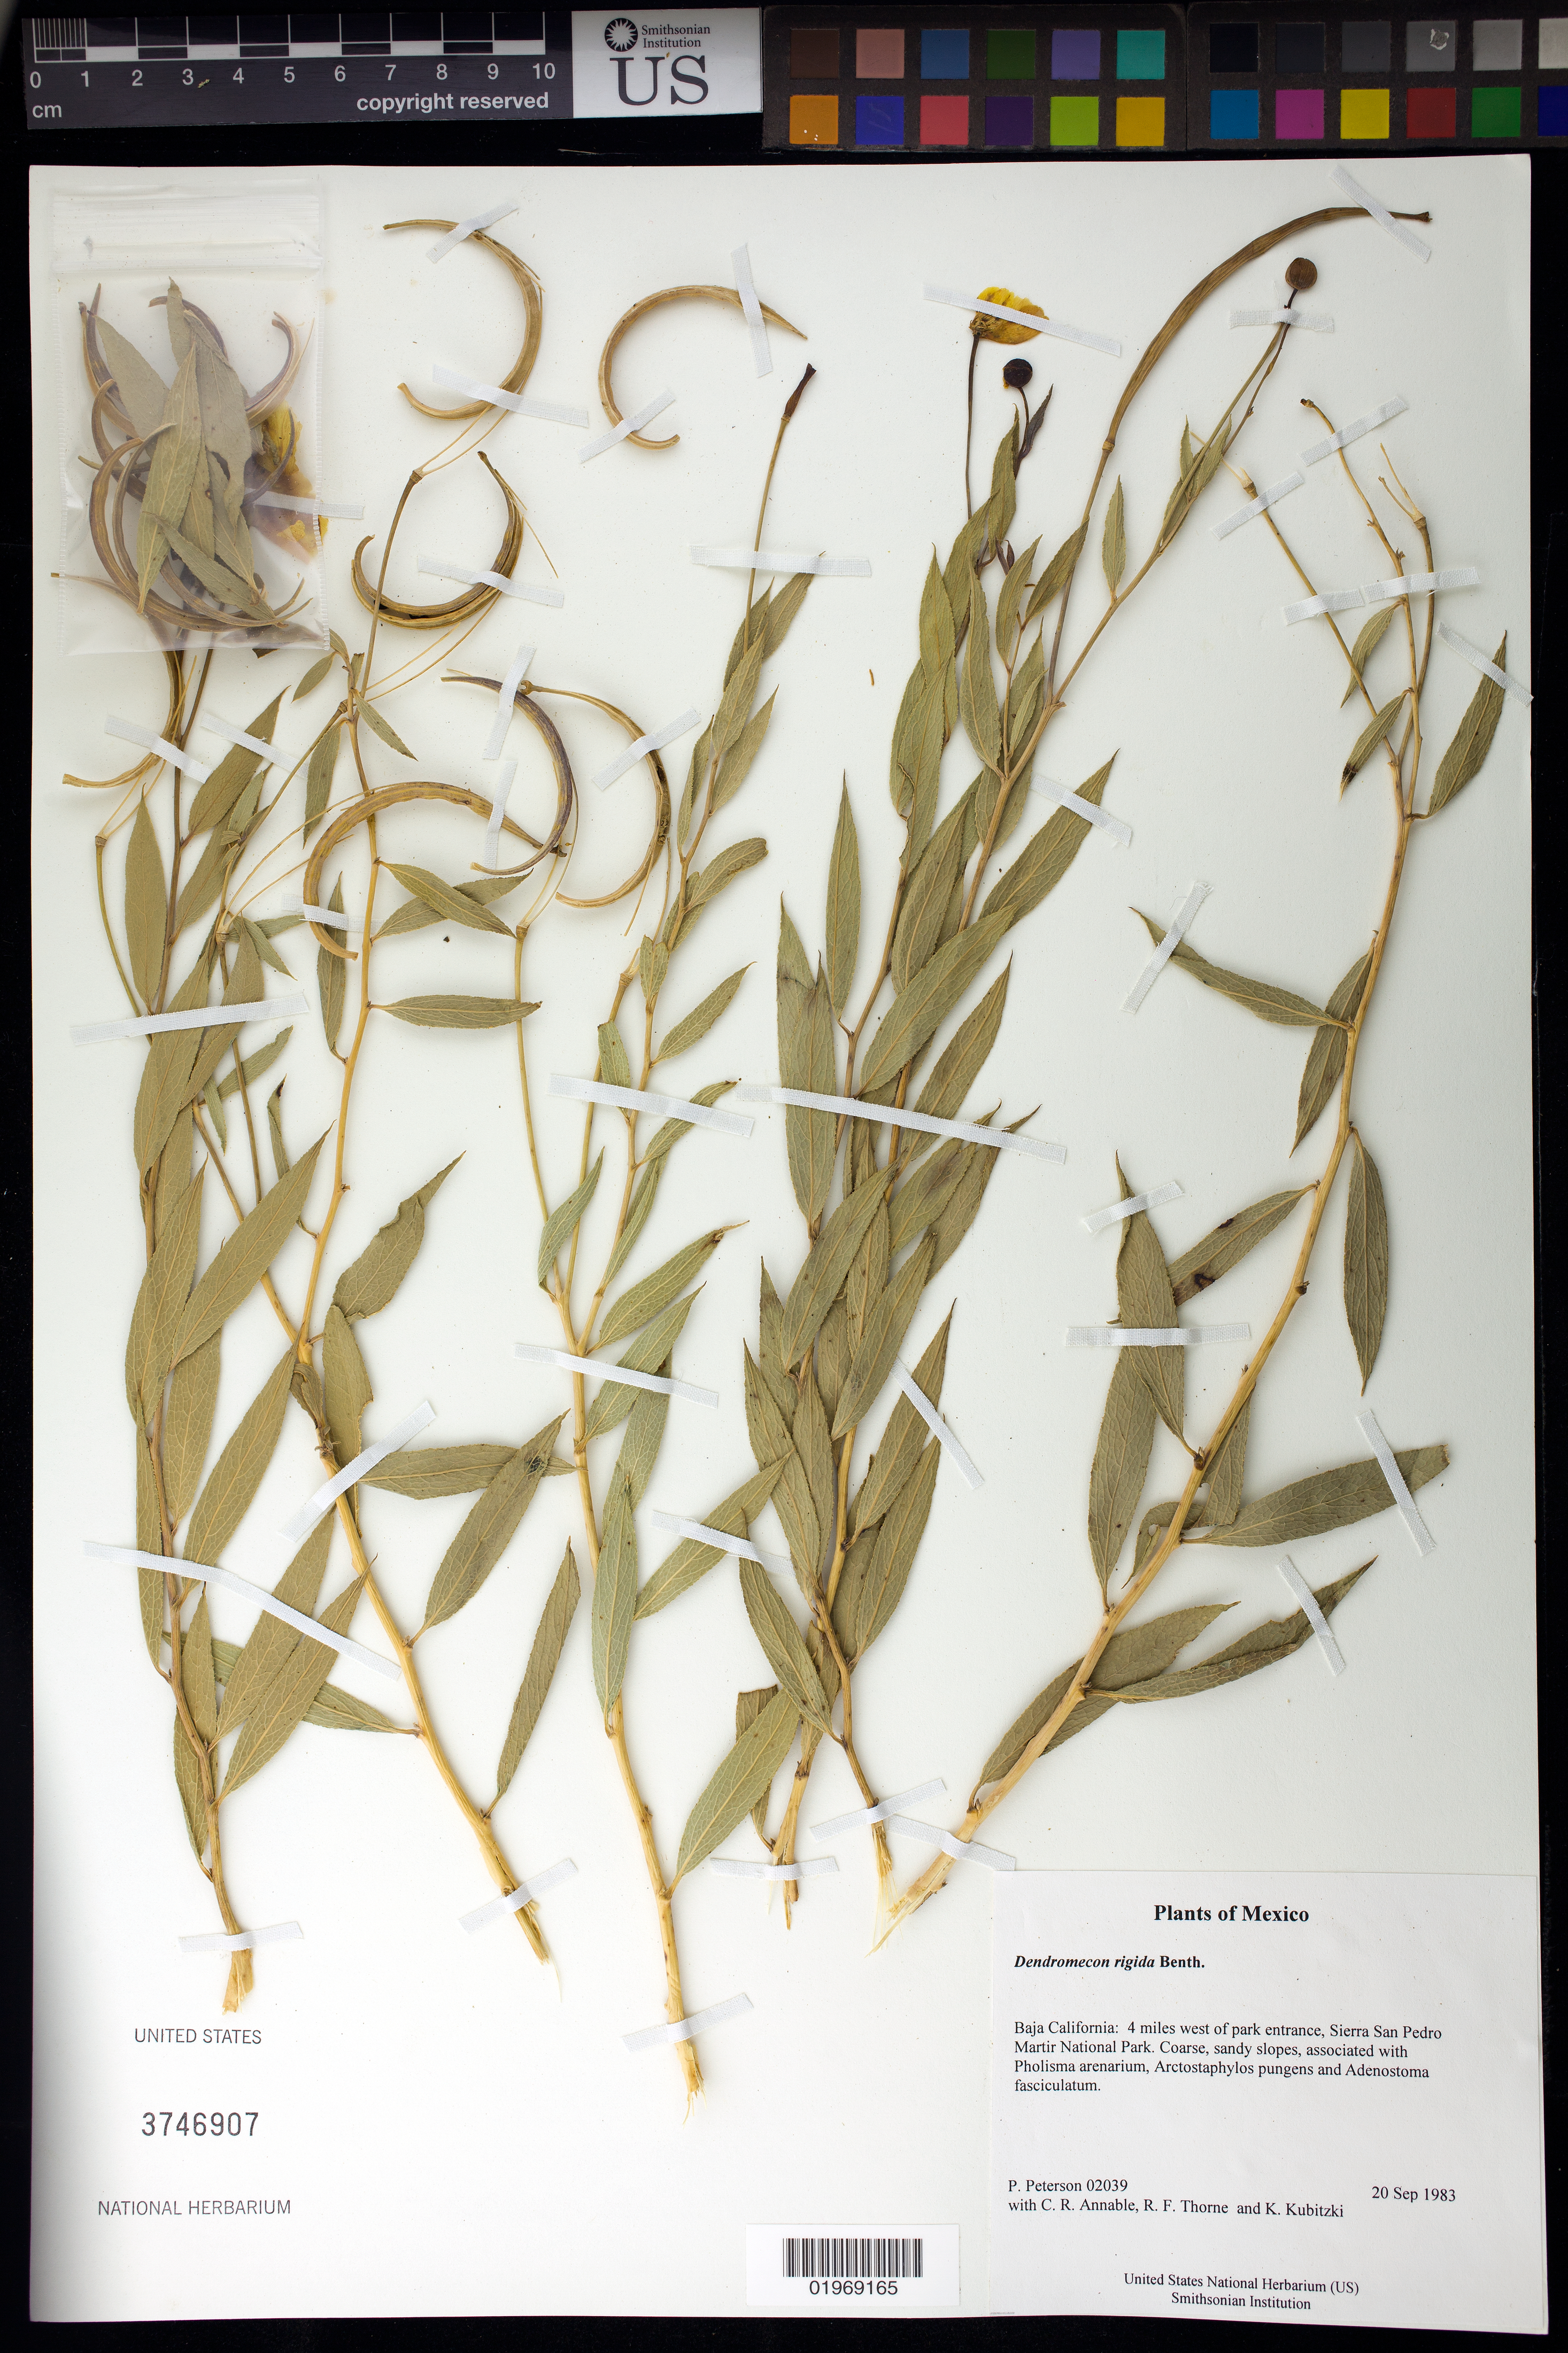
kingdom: Plantae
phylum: Tracheophyta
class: Magnoliopsida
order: Ranunculales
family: Papaveraceae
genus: Dendromecon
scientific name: Dendromecon rigida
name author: Benth.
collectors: P. M. Peterson, C. R. Annable, R. F. Thorne & K. Kubitzki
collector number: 02039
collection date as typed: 20 Sep 1983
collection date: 1983-09-20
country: Mexico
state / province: Baja California Norte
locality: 4 miles west of park entrance, Sierra San Pedro Martir National Park.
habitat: Coarse, sandy slopes, associated with Pholisma arenarium, Arctostaphylos pungens and Adenostoma fasciculatum.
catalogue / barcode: US 3746907